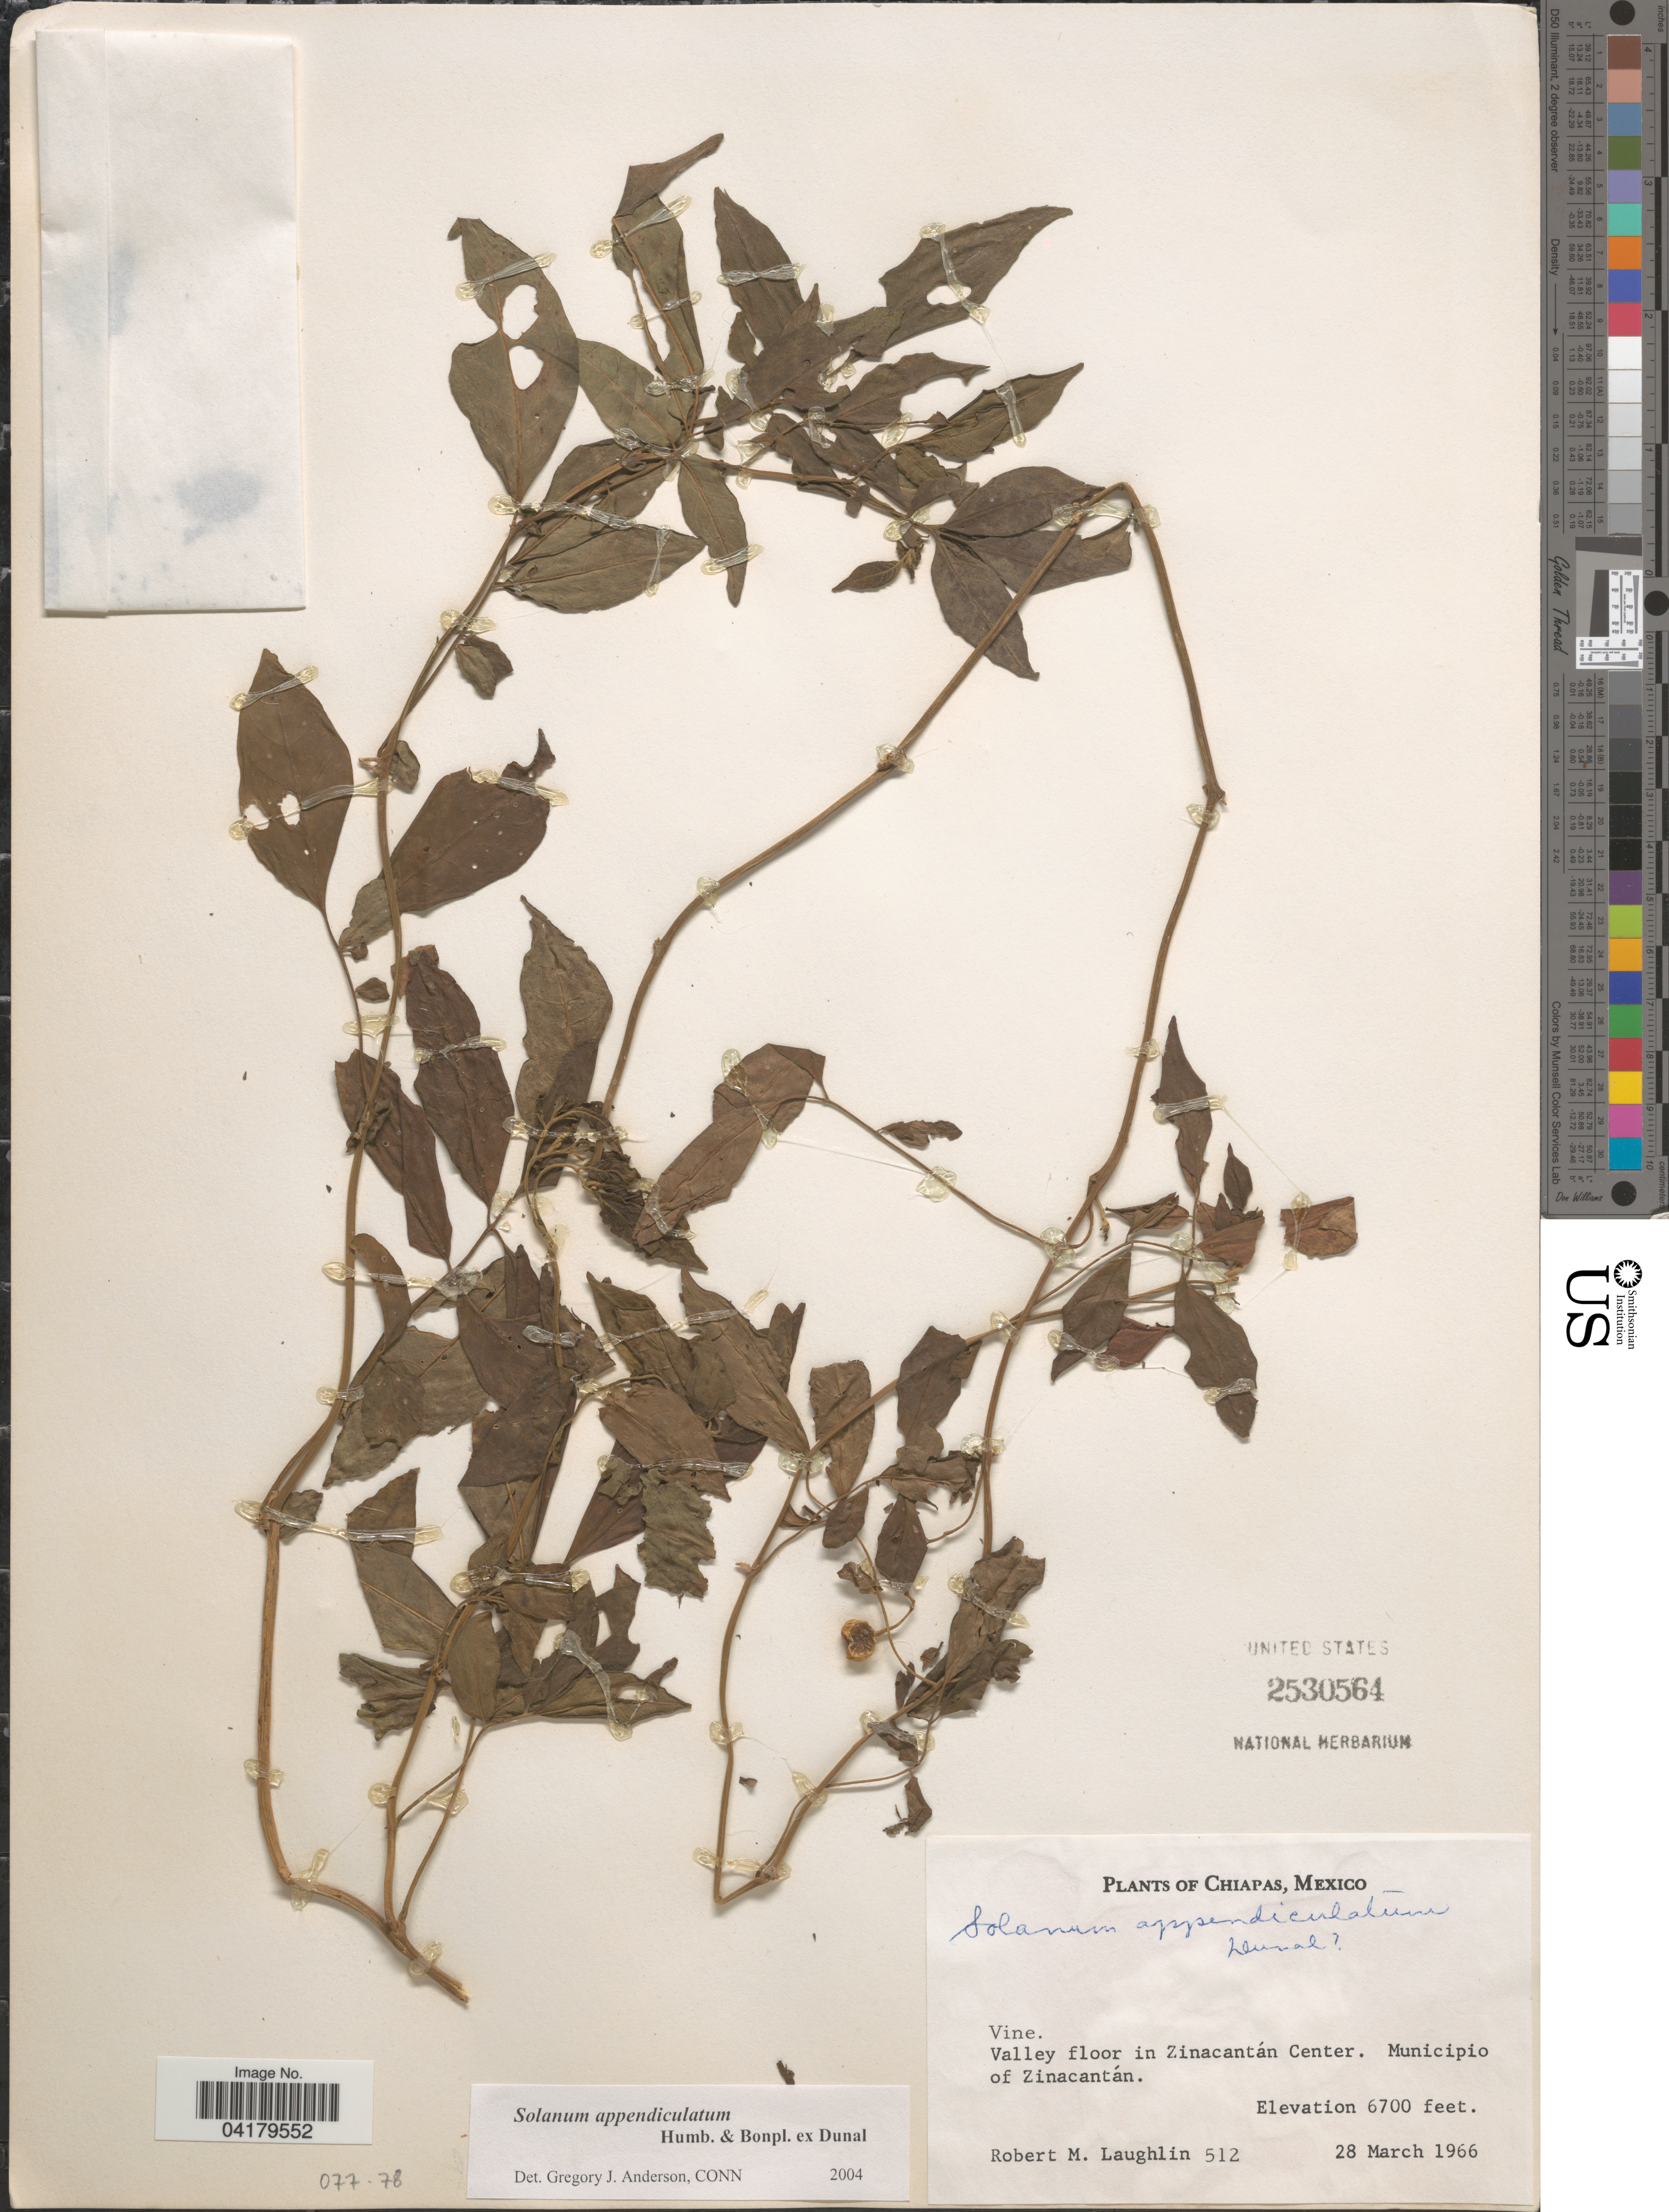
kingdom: Plantae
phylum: Tracheophyta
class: Magnoliopsida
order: Solanales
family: Solanaceae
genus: Solanum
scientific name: Solanum appendiculatum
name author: Humb. & Bonpl. ex Dunal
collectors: R. M. Laughlin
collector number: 512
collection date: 1966-03-28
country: Mexico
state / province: Chiapas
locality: Valley floor in Zinacantán Center. Municipio of Zinacantán.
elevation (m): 2042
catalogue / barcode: US 2530564